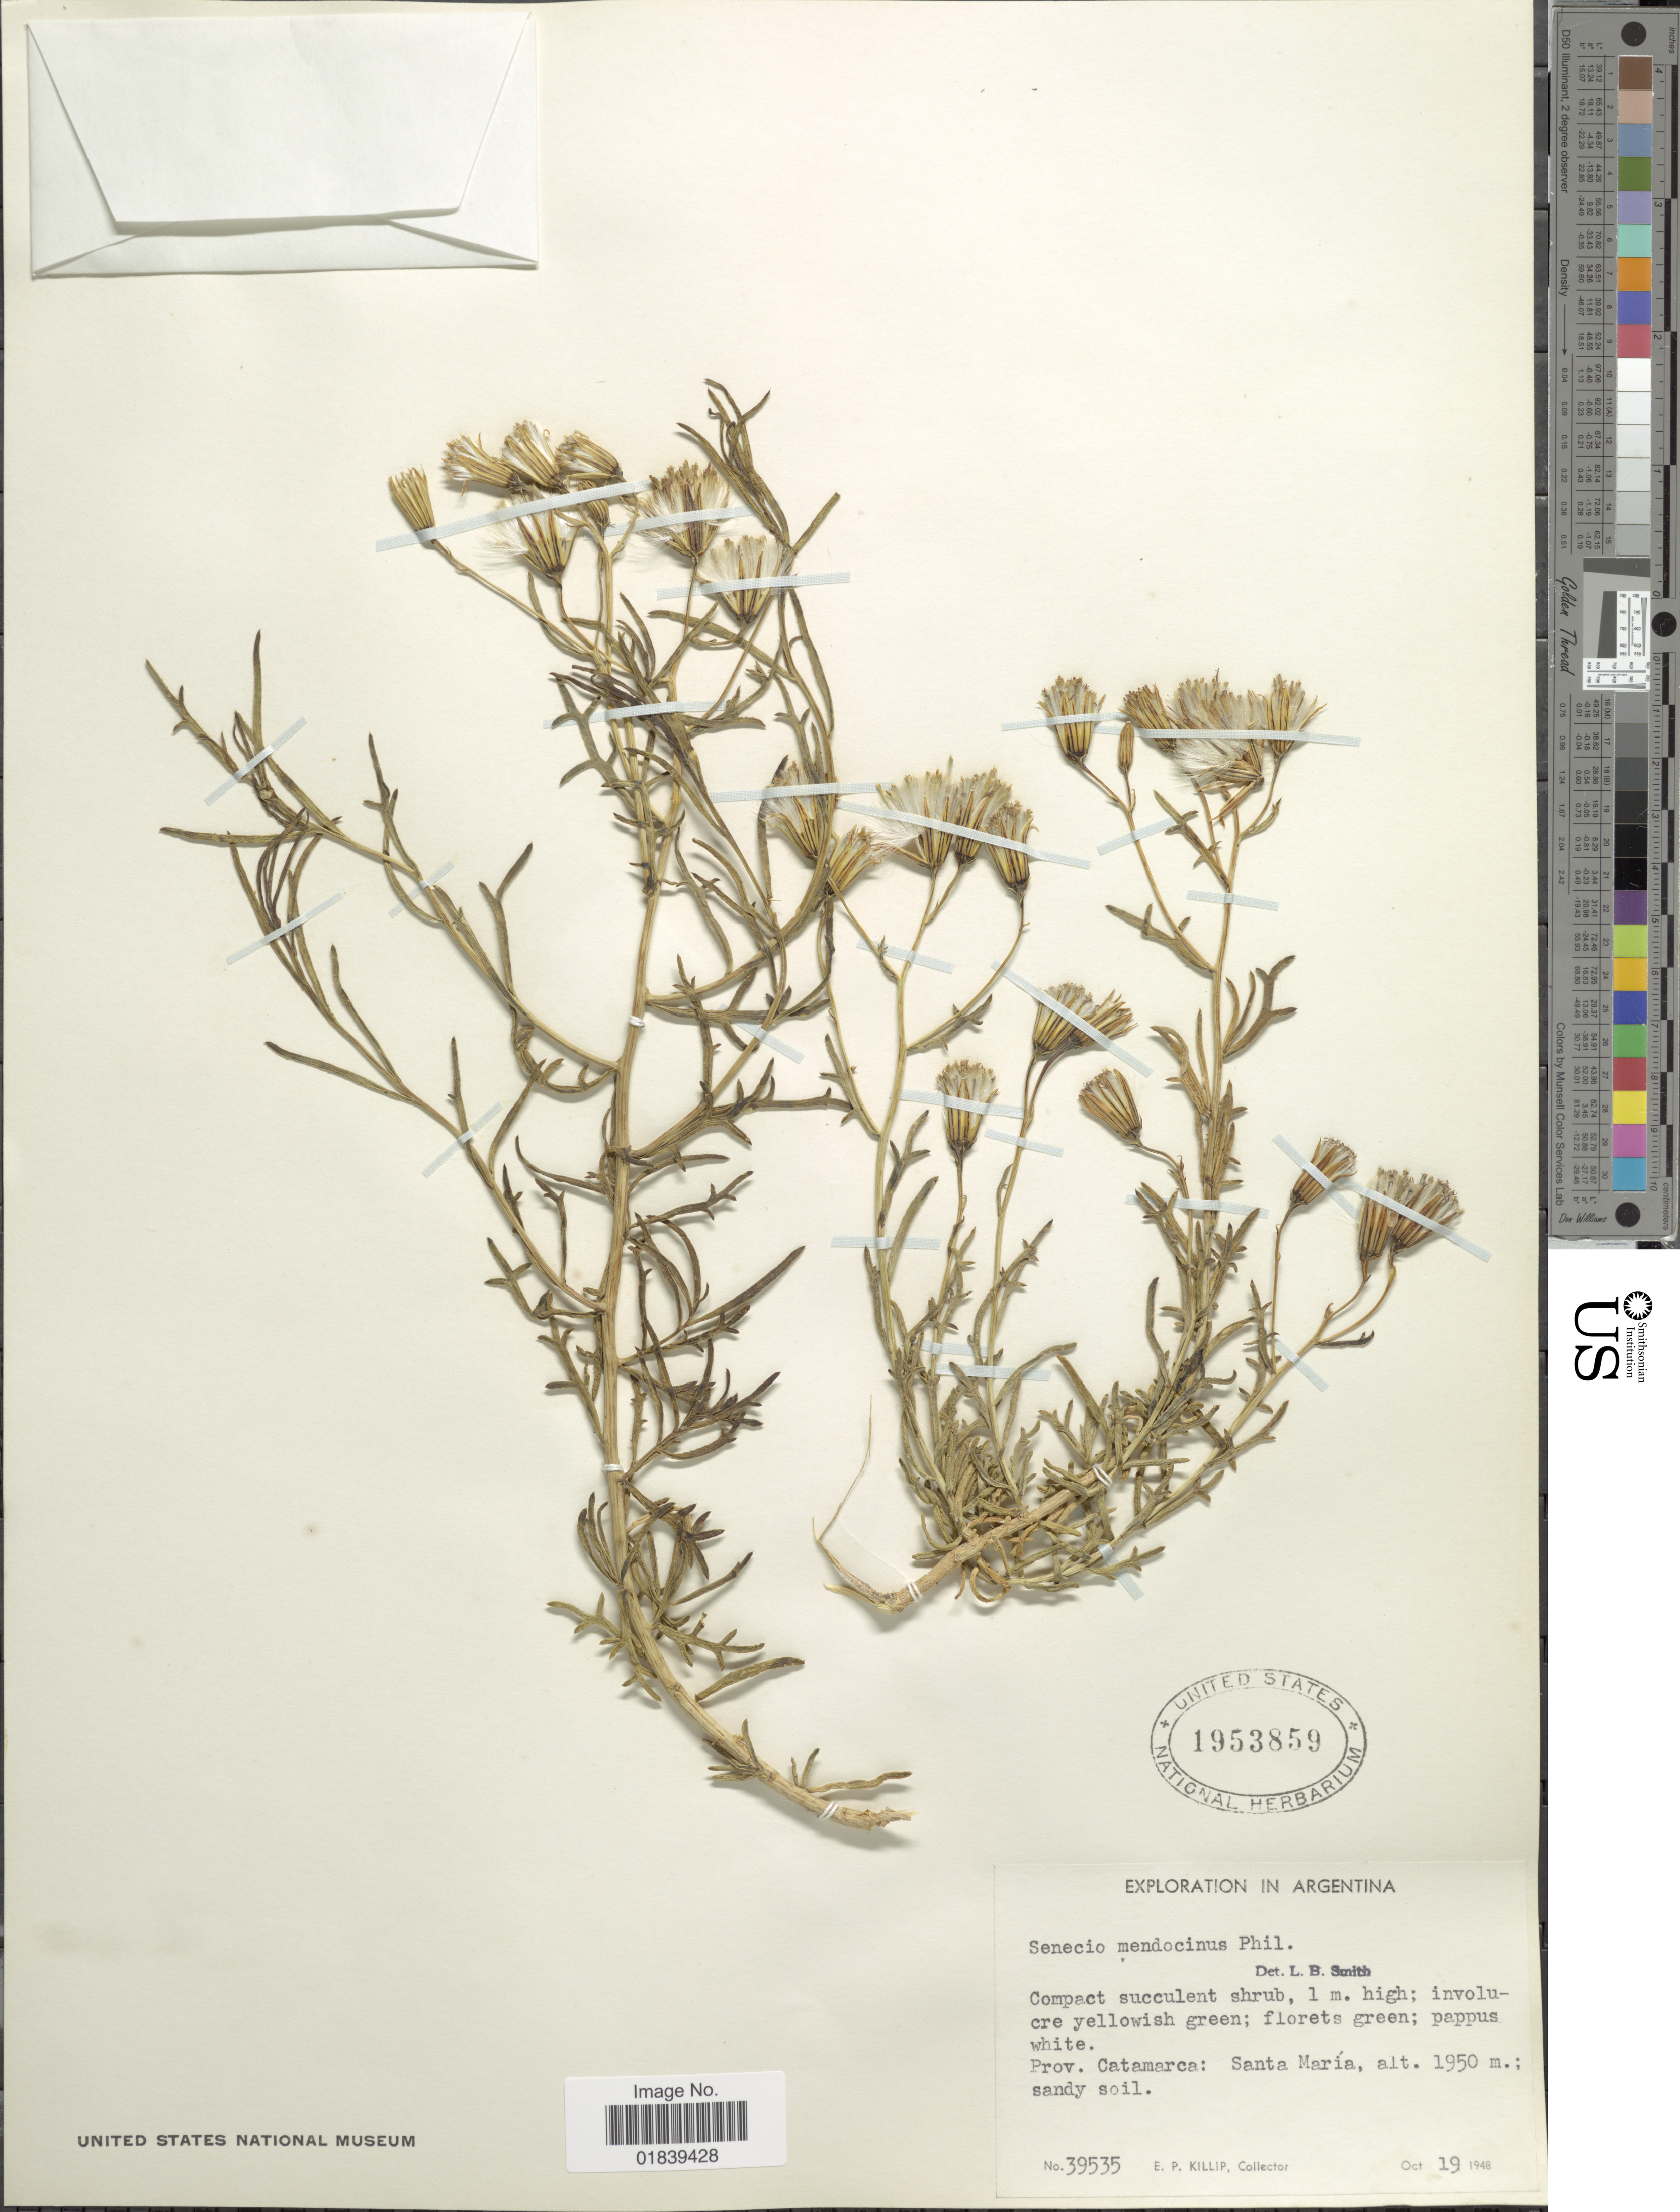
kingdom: Plantae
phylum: Tracheophyta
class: Magnoliopsida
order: Asterales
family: Asteraceae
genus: Senecio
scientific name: Senecio subulatus var. subulatus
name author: D. Don ex Hook. & Arn.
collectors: E. P. Killip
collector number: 39535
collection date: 1948-10-19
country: Argentina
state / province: Catamarca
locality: Santa Maria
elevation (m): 1950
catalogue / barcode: US 1953859